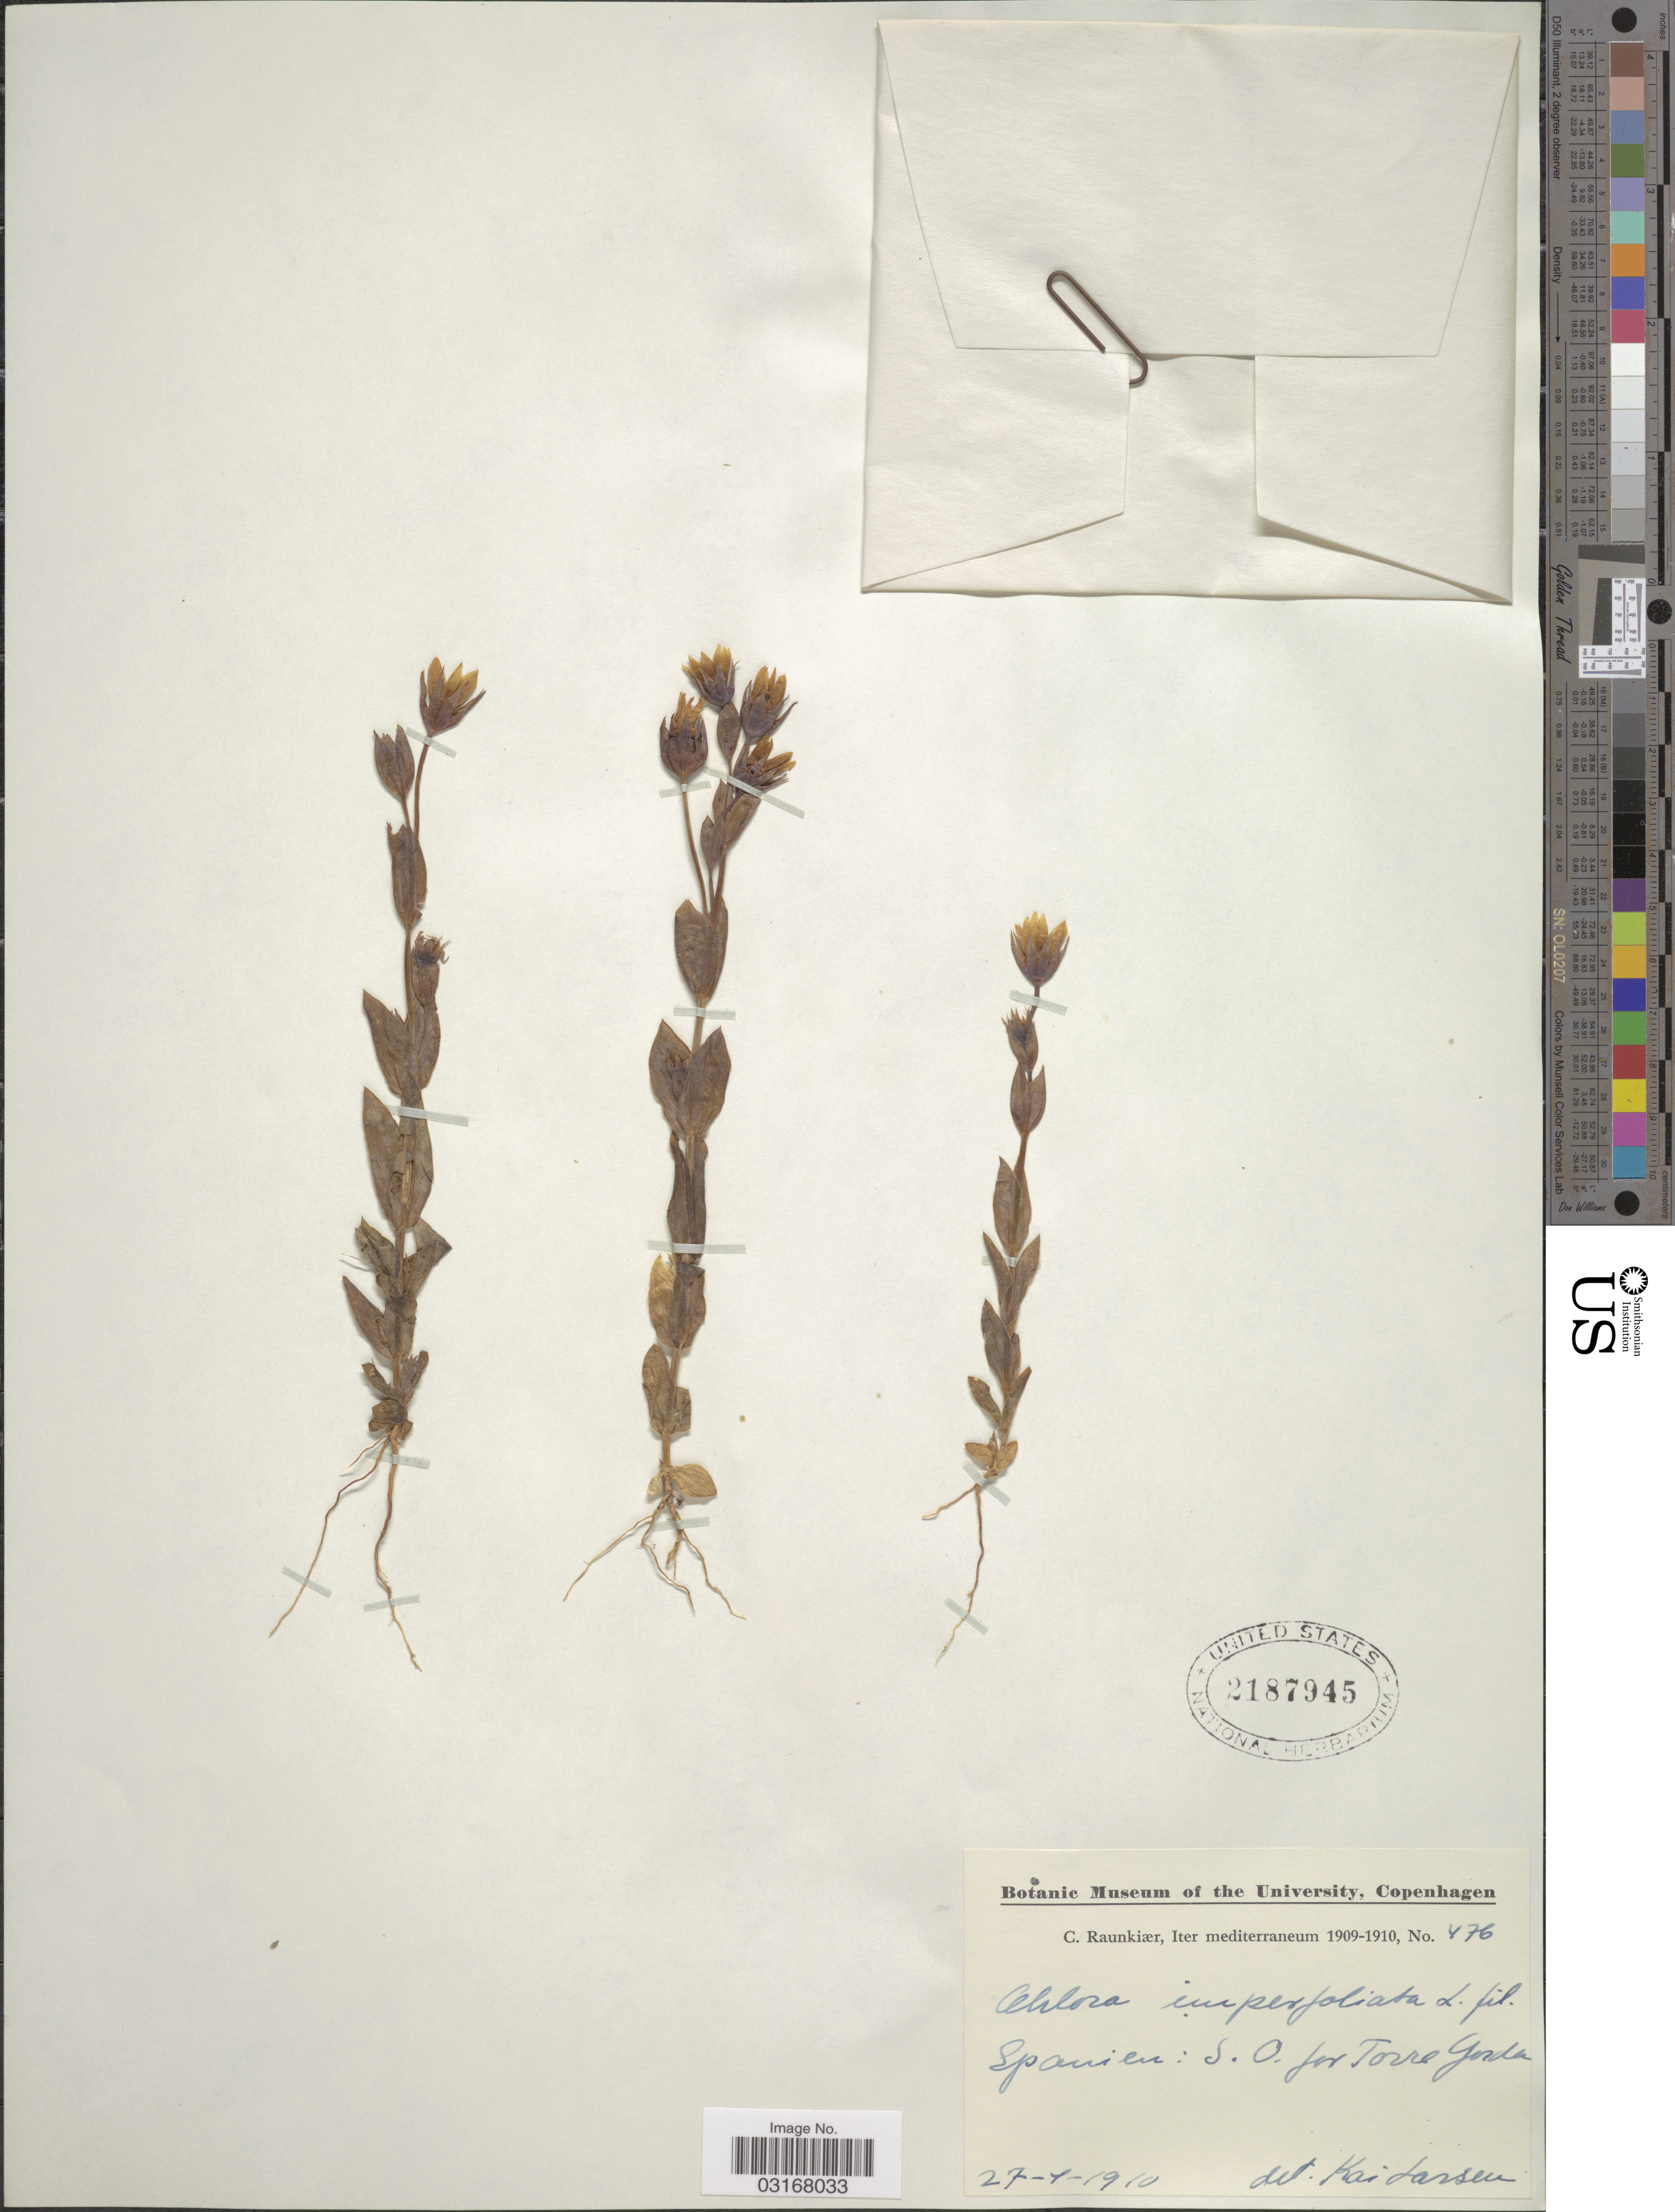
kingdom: Plantae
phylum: Tracheophyta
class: Magnoliopsida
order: Gentianales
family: Gentianaceae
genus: Chlora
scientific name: Chlora imperfoliata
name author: L. f.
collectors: C. C. Raunkiaer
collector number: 476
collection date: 1910-01-27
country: Spain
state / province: Andalucia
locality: Spanien: Torre Gorda.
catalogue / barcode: US 2187945